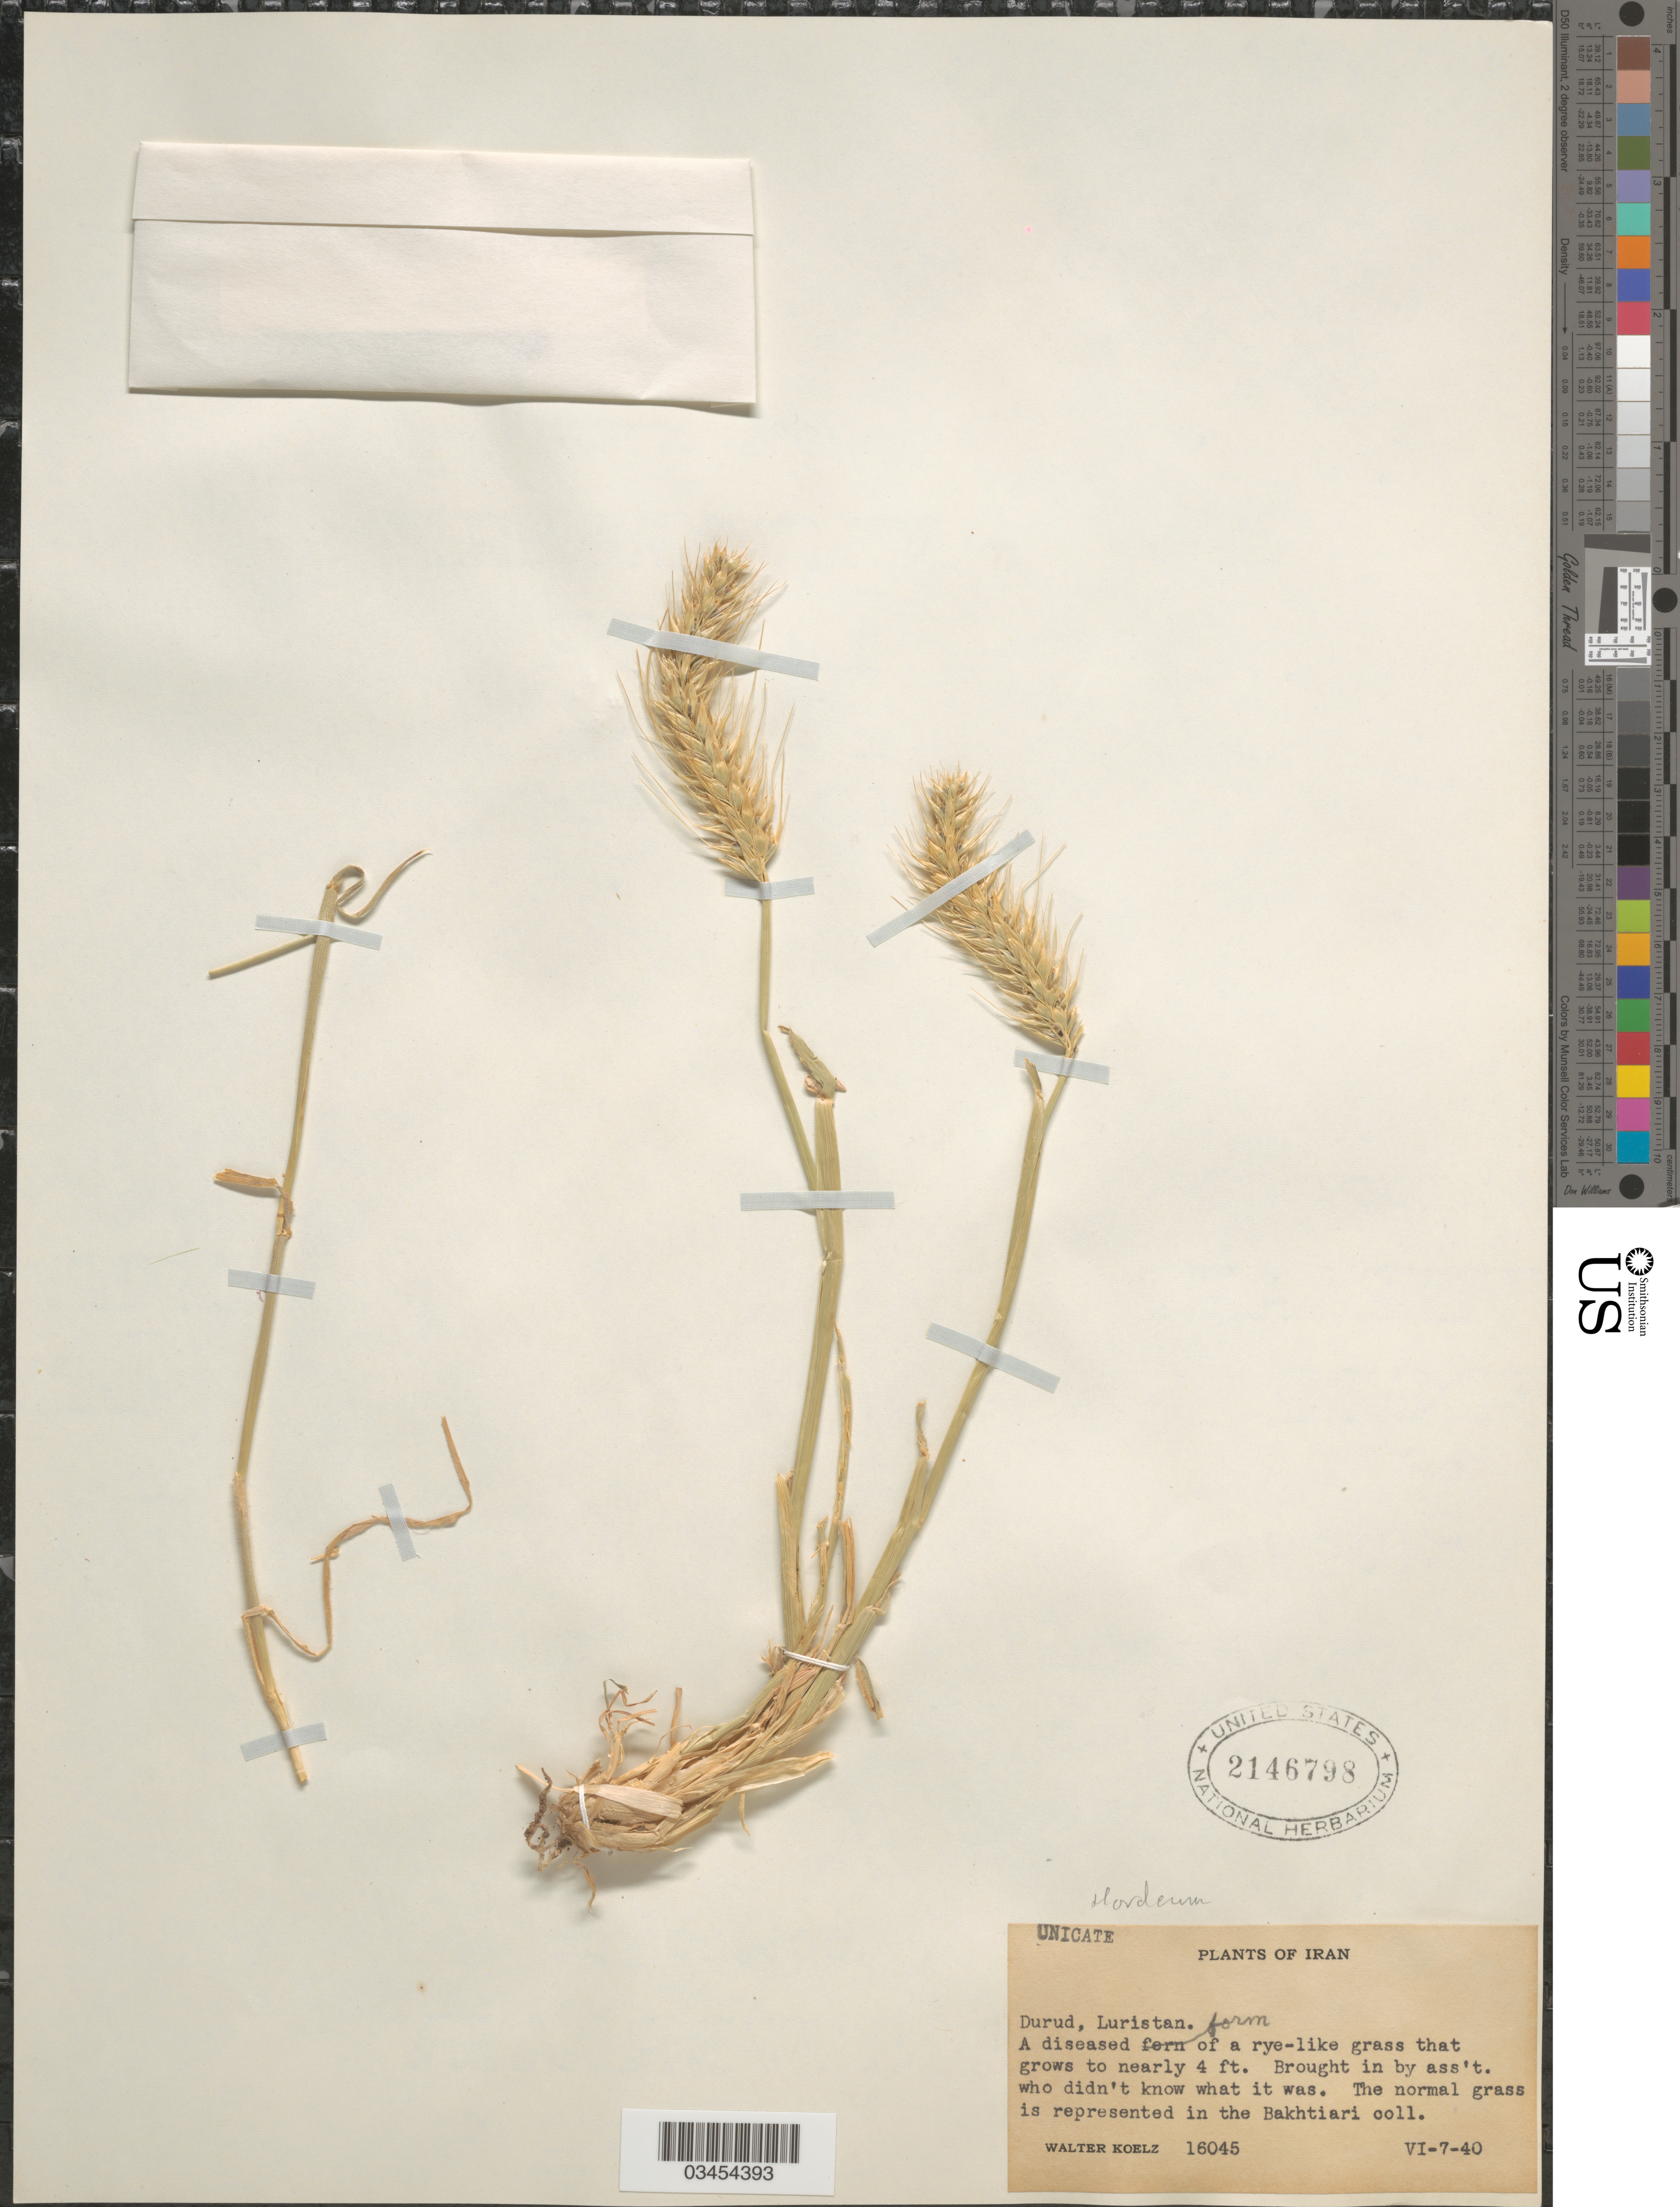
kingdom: Plantae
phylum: Tracheophyta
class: Liliopsida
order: Poales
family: Poaceae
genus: Hordeum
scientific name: Hordeum sp.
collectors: W. N. Koelz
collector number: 16045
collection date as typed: Transcribed d/m/y: 7/6/40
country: Iran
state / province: Lorestan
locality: Durud, Luristan.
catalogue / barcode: US 2146798